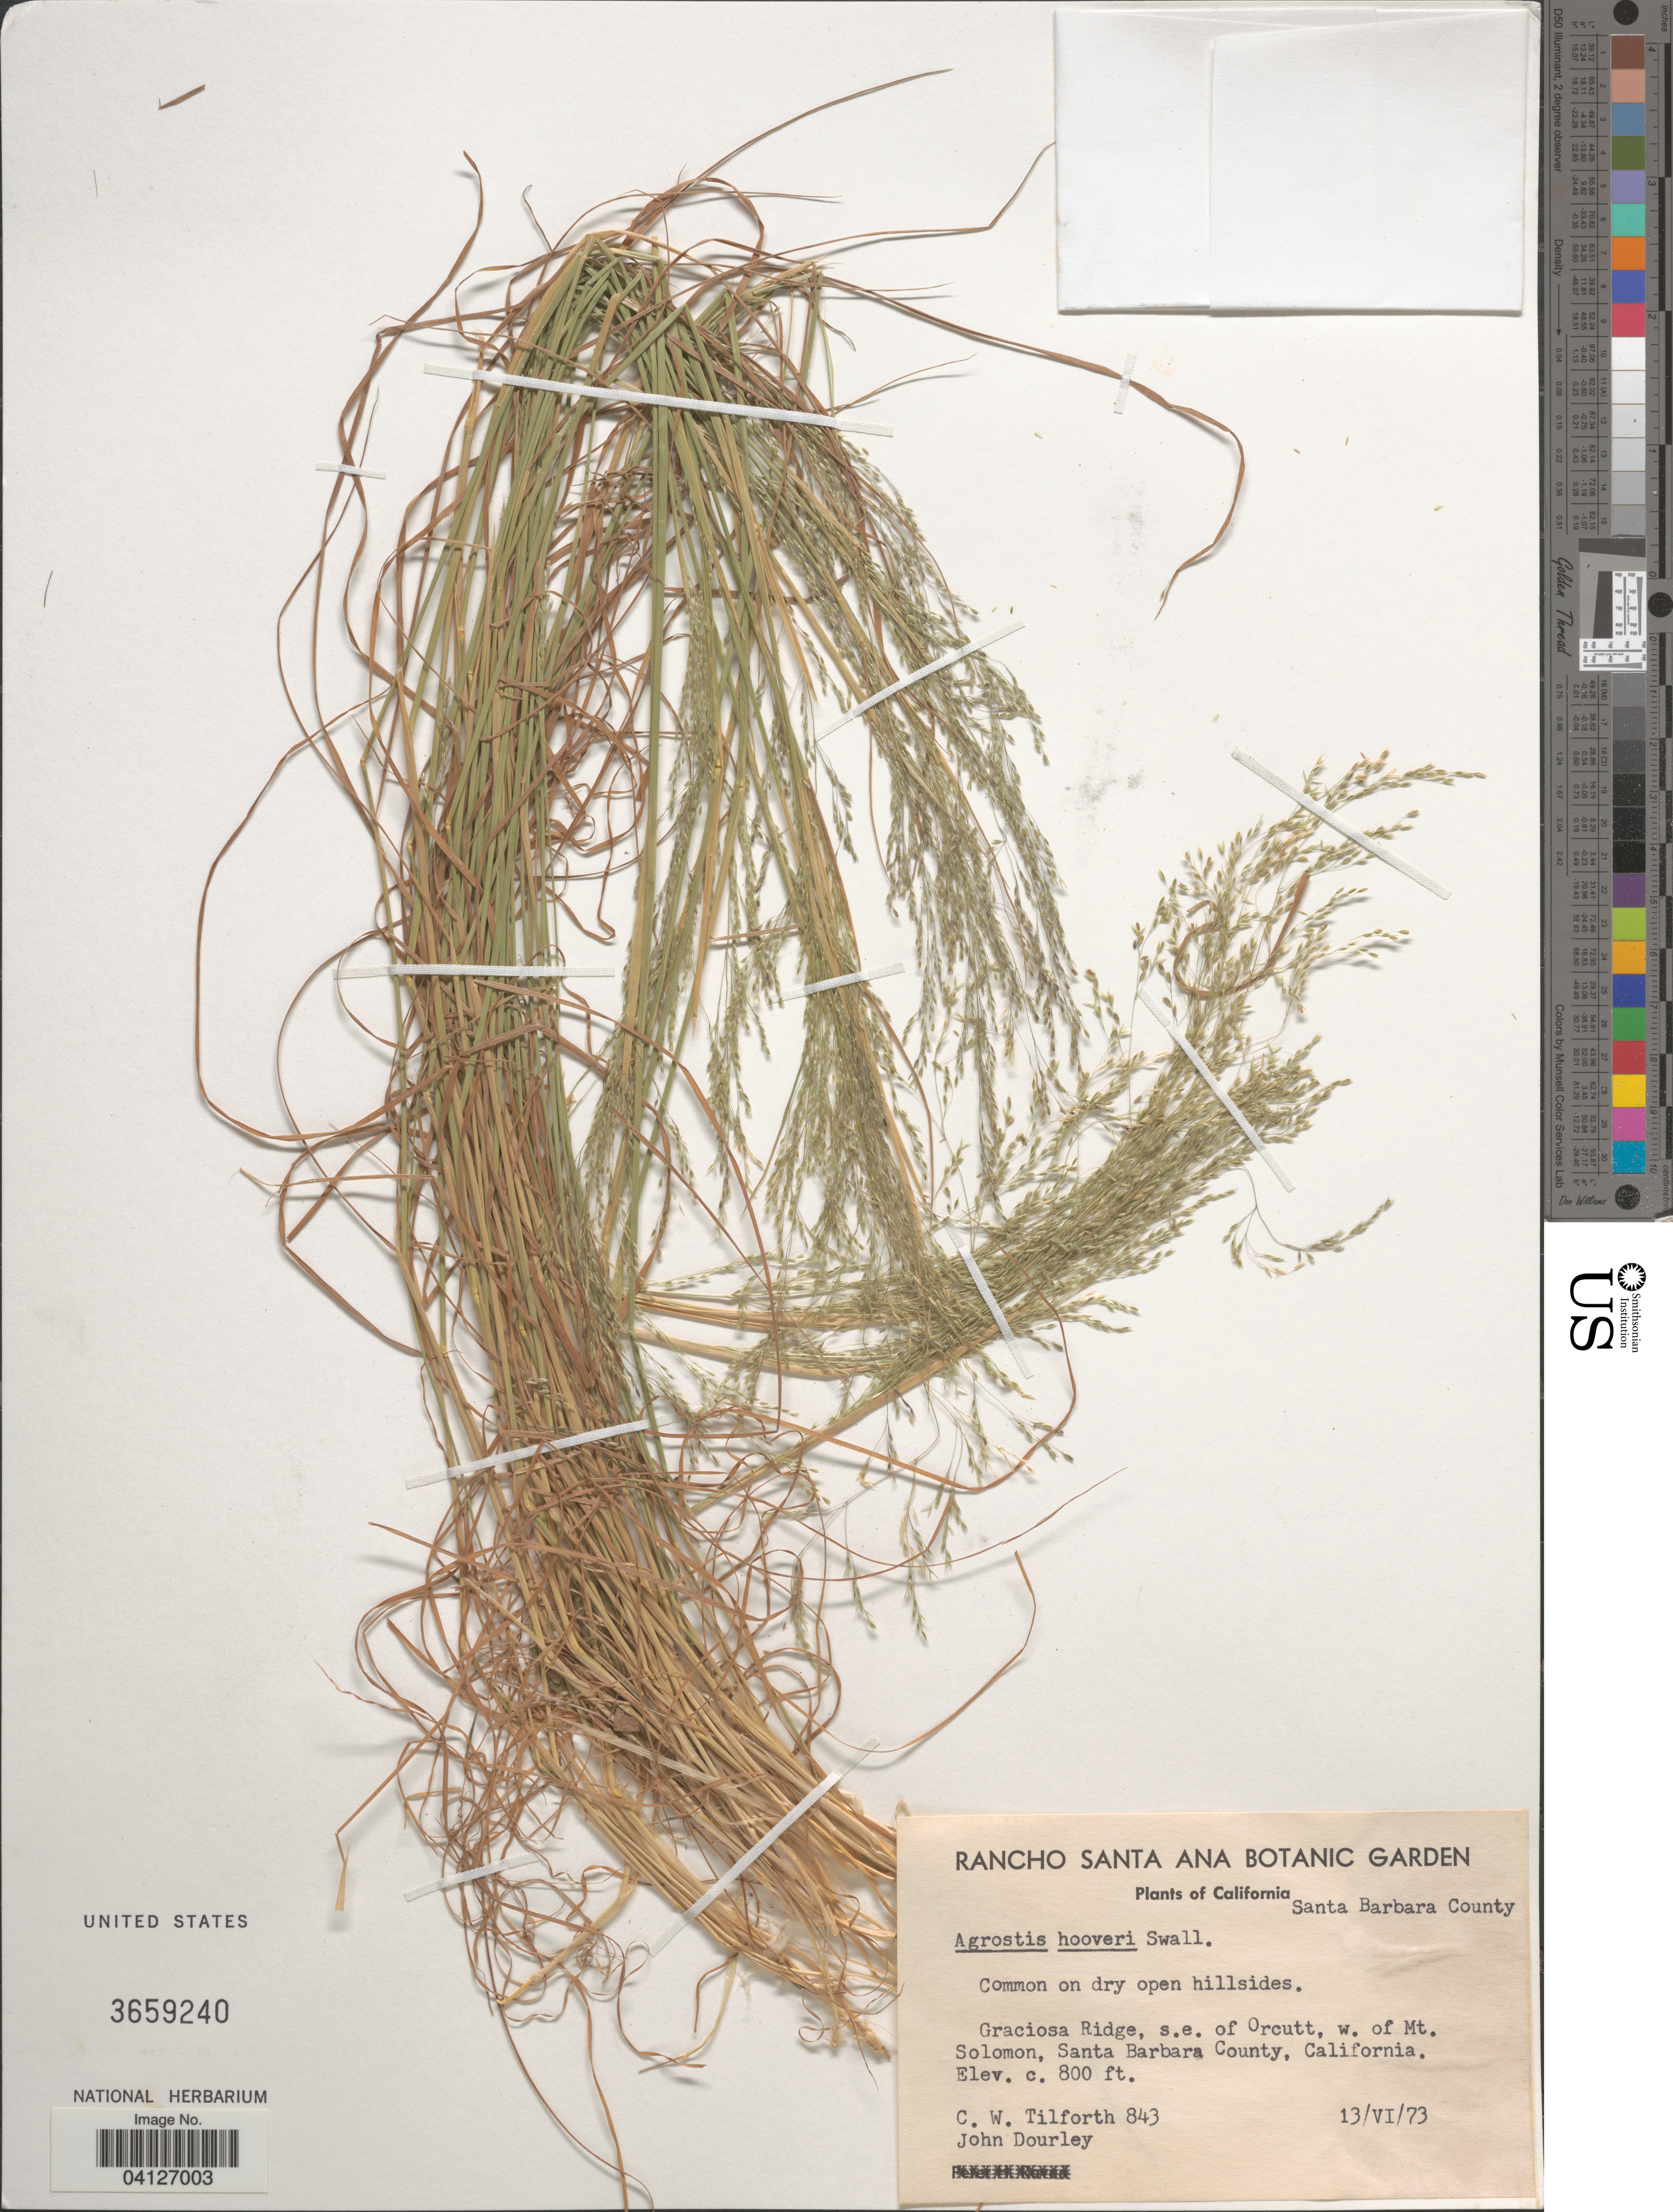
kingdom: Plantae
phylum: Tracheophyta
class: Liliopsida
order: Poales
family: Poaceae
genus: Agrostis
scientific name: Agrostis hooveri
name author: Swallen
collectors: C. Tilforth & J. Dourley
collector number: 843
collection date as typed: Transcribed d/m/y: 13/6/73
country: United States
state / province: California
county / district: Santa Barbara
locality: Graciosa Ridge, s.e. of Orcutt, w. of Mt. Solomon, Santa Barbara County.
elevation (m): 244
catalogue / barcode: US 3659240